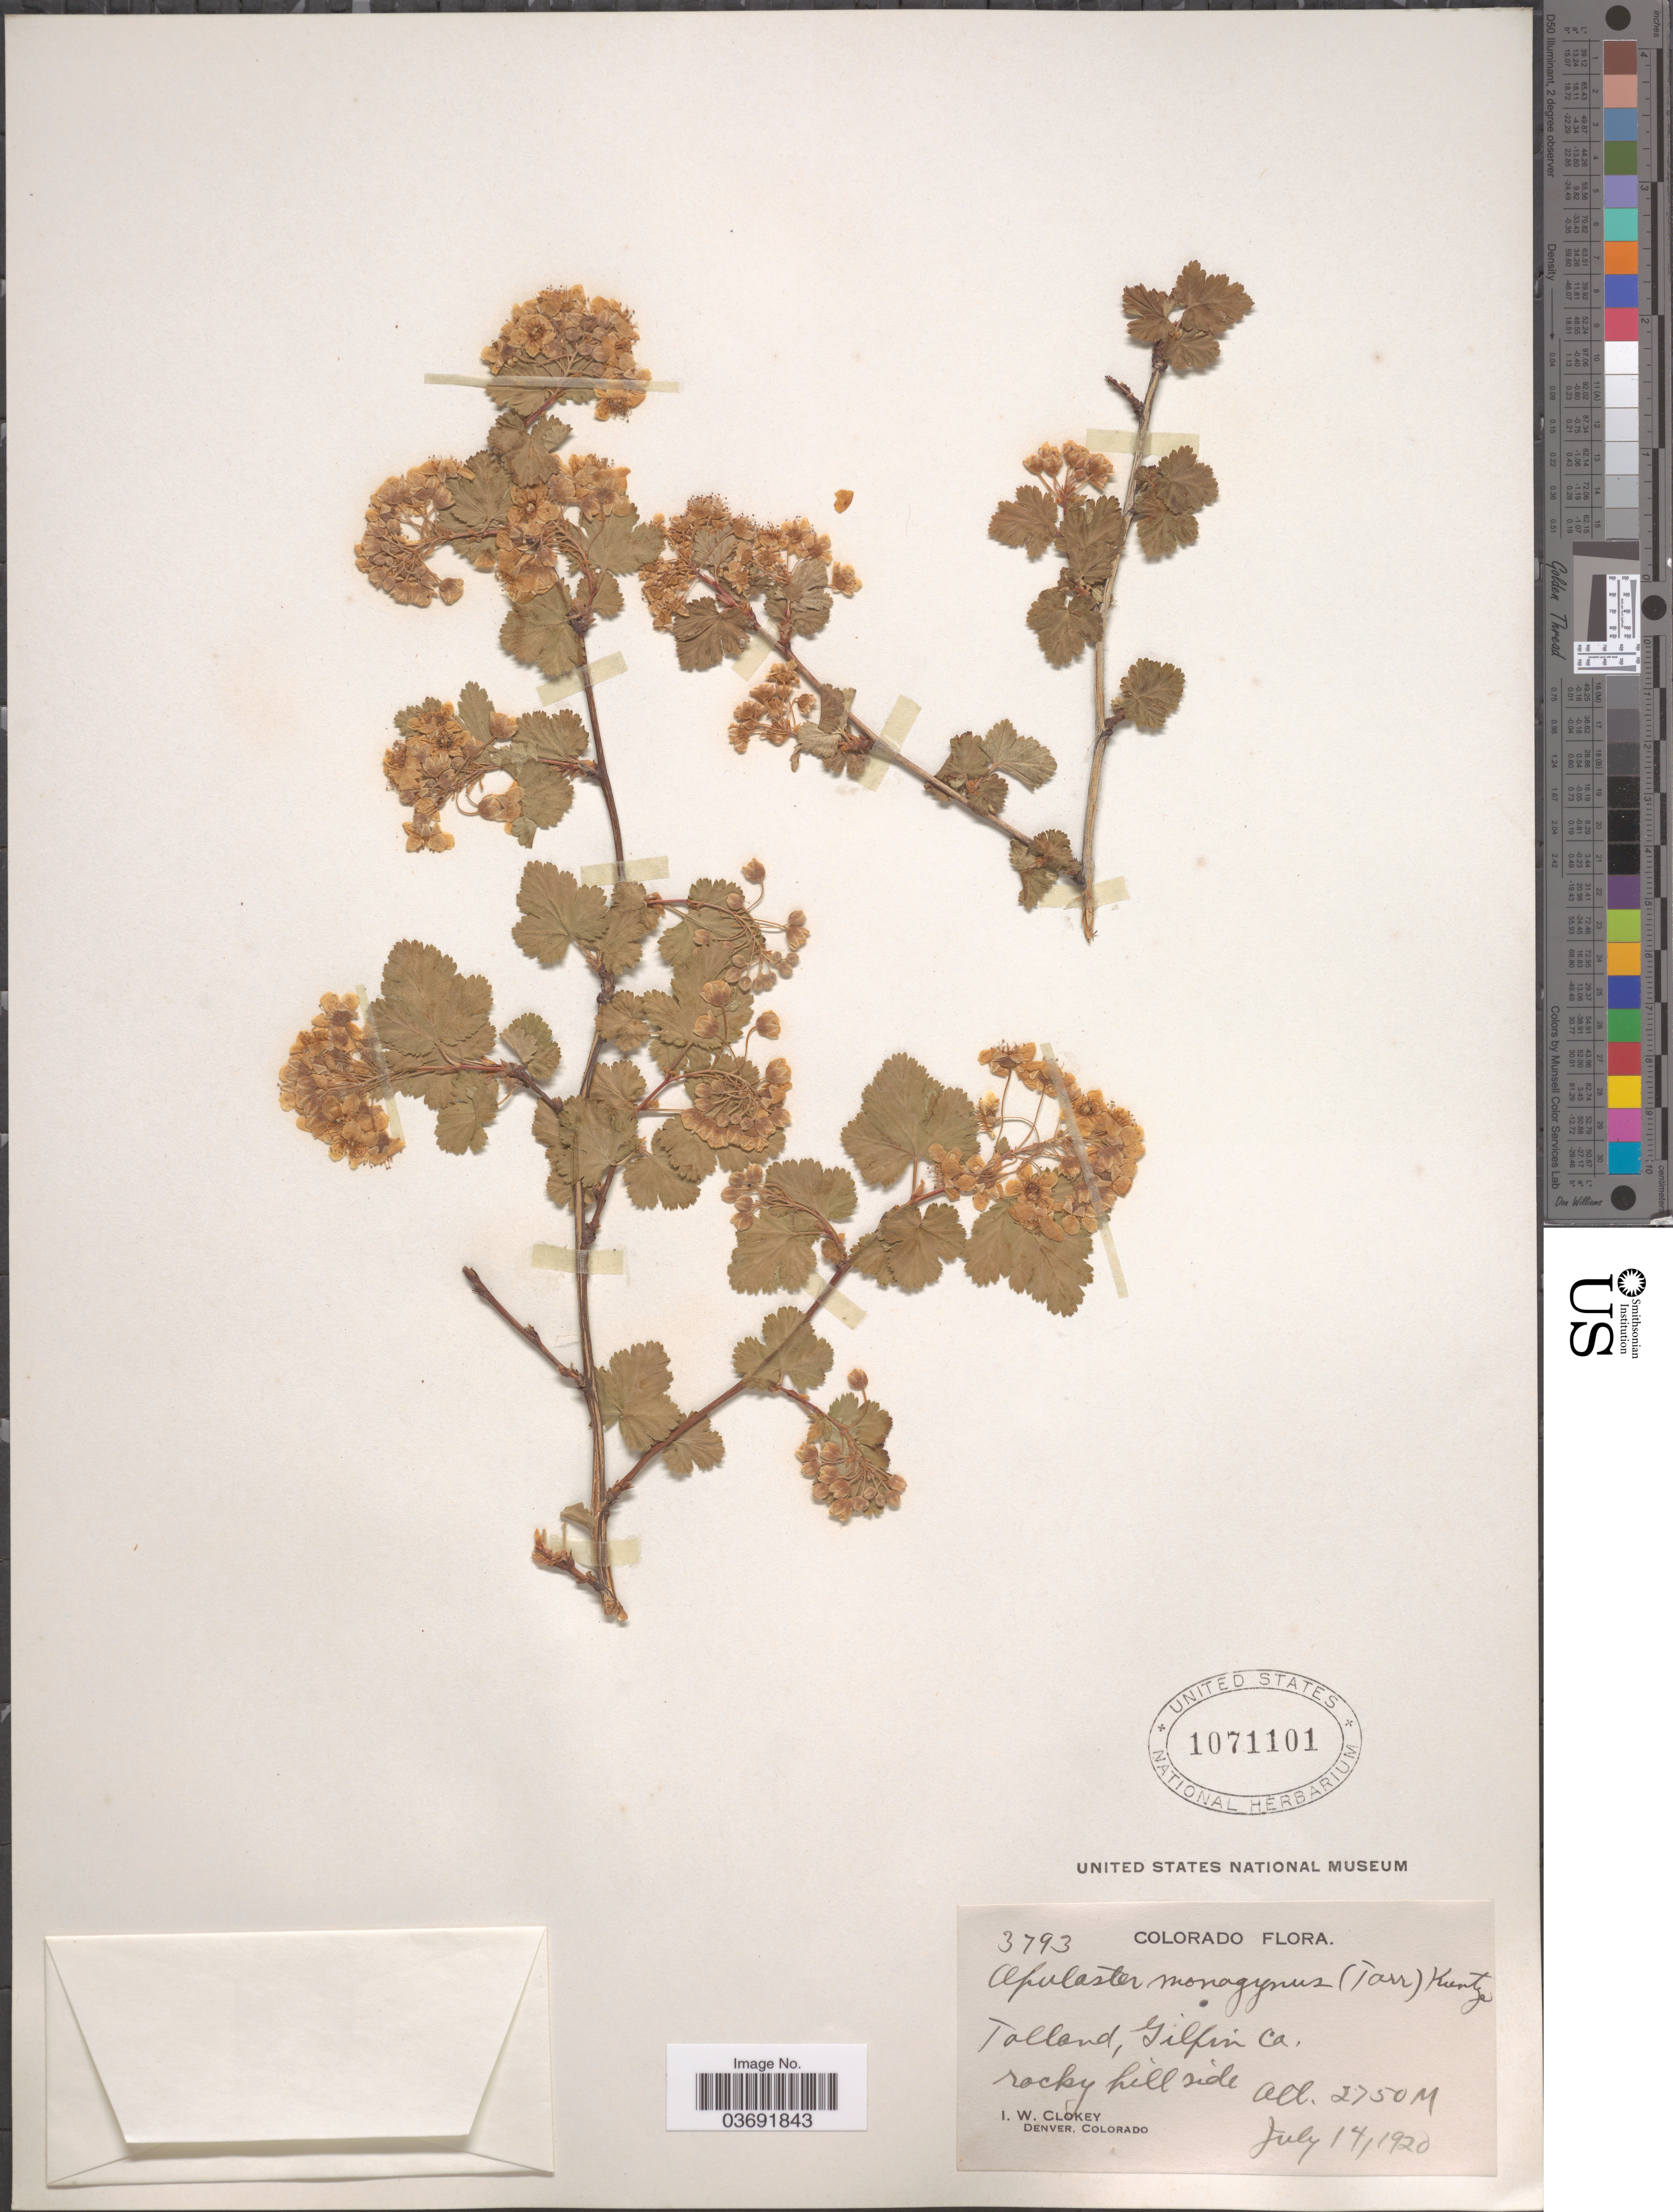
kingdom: Plantae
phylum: Tracheophyta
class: Magnoliopsida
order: Rosales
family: Rosaceae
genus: Physocarpus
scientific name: Physocarpus monogynus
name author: (Torr.) J.M. Coult.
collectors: I. W. Clokey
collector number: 3793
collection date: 1920-07-14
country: United States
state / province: Colorado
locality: Tolland, Gilpin Co.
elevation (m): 2750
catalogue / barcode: US 1071101